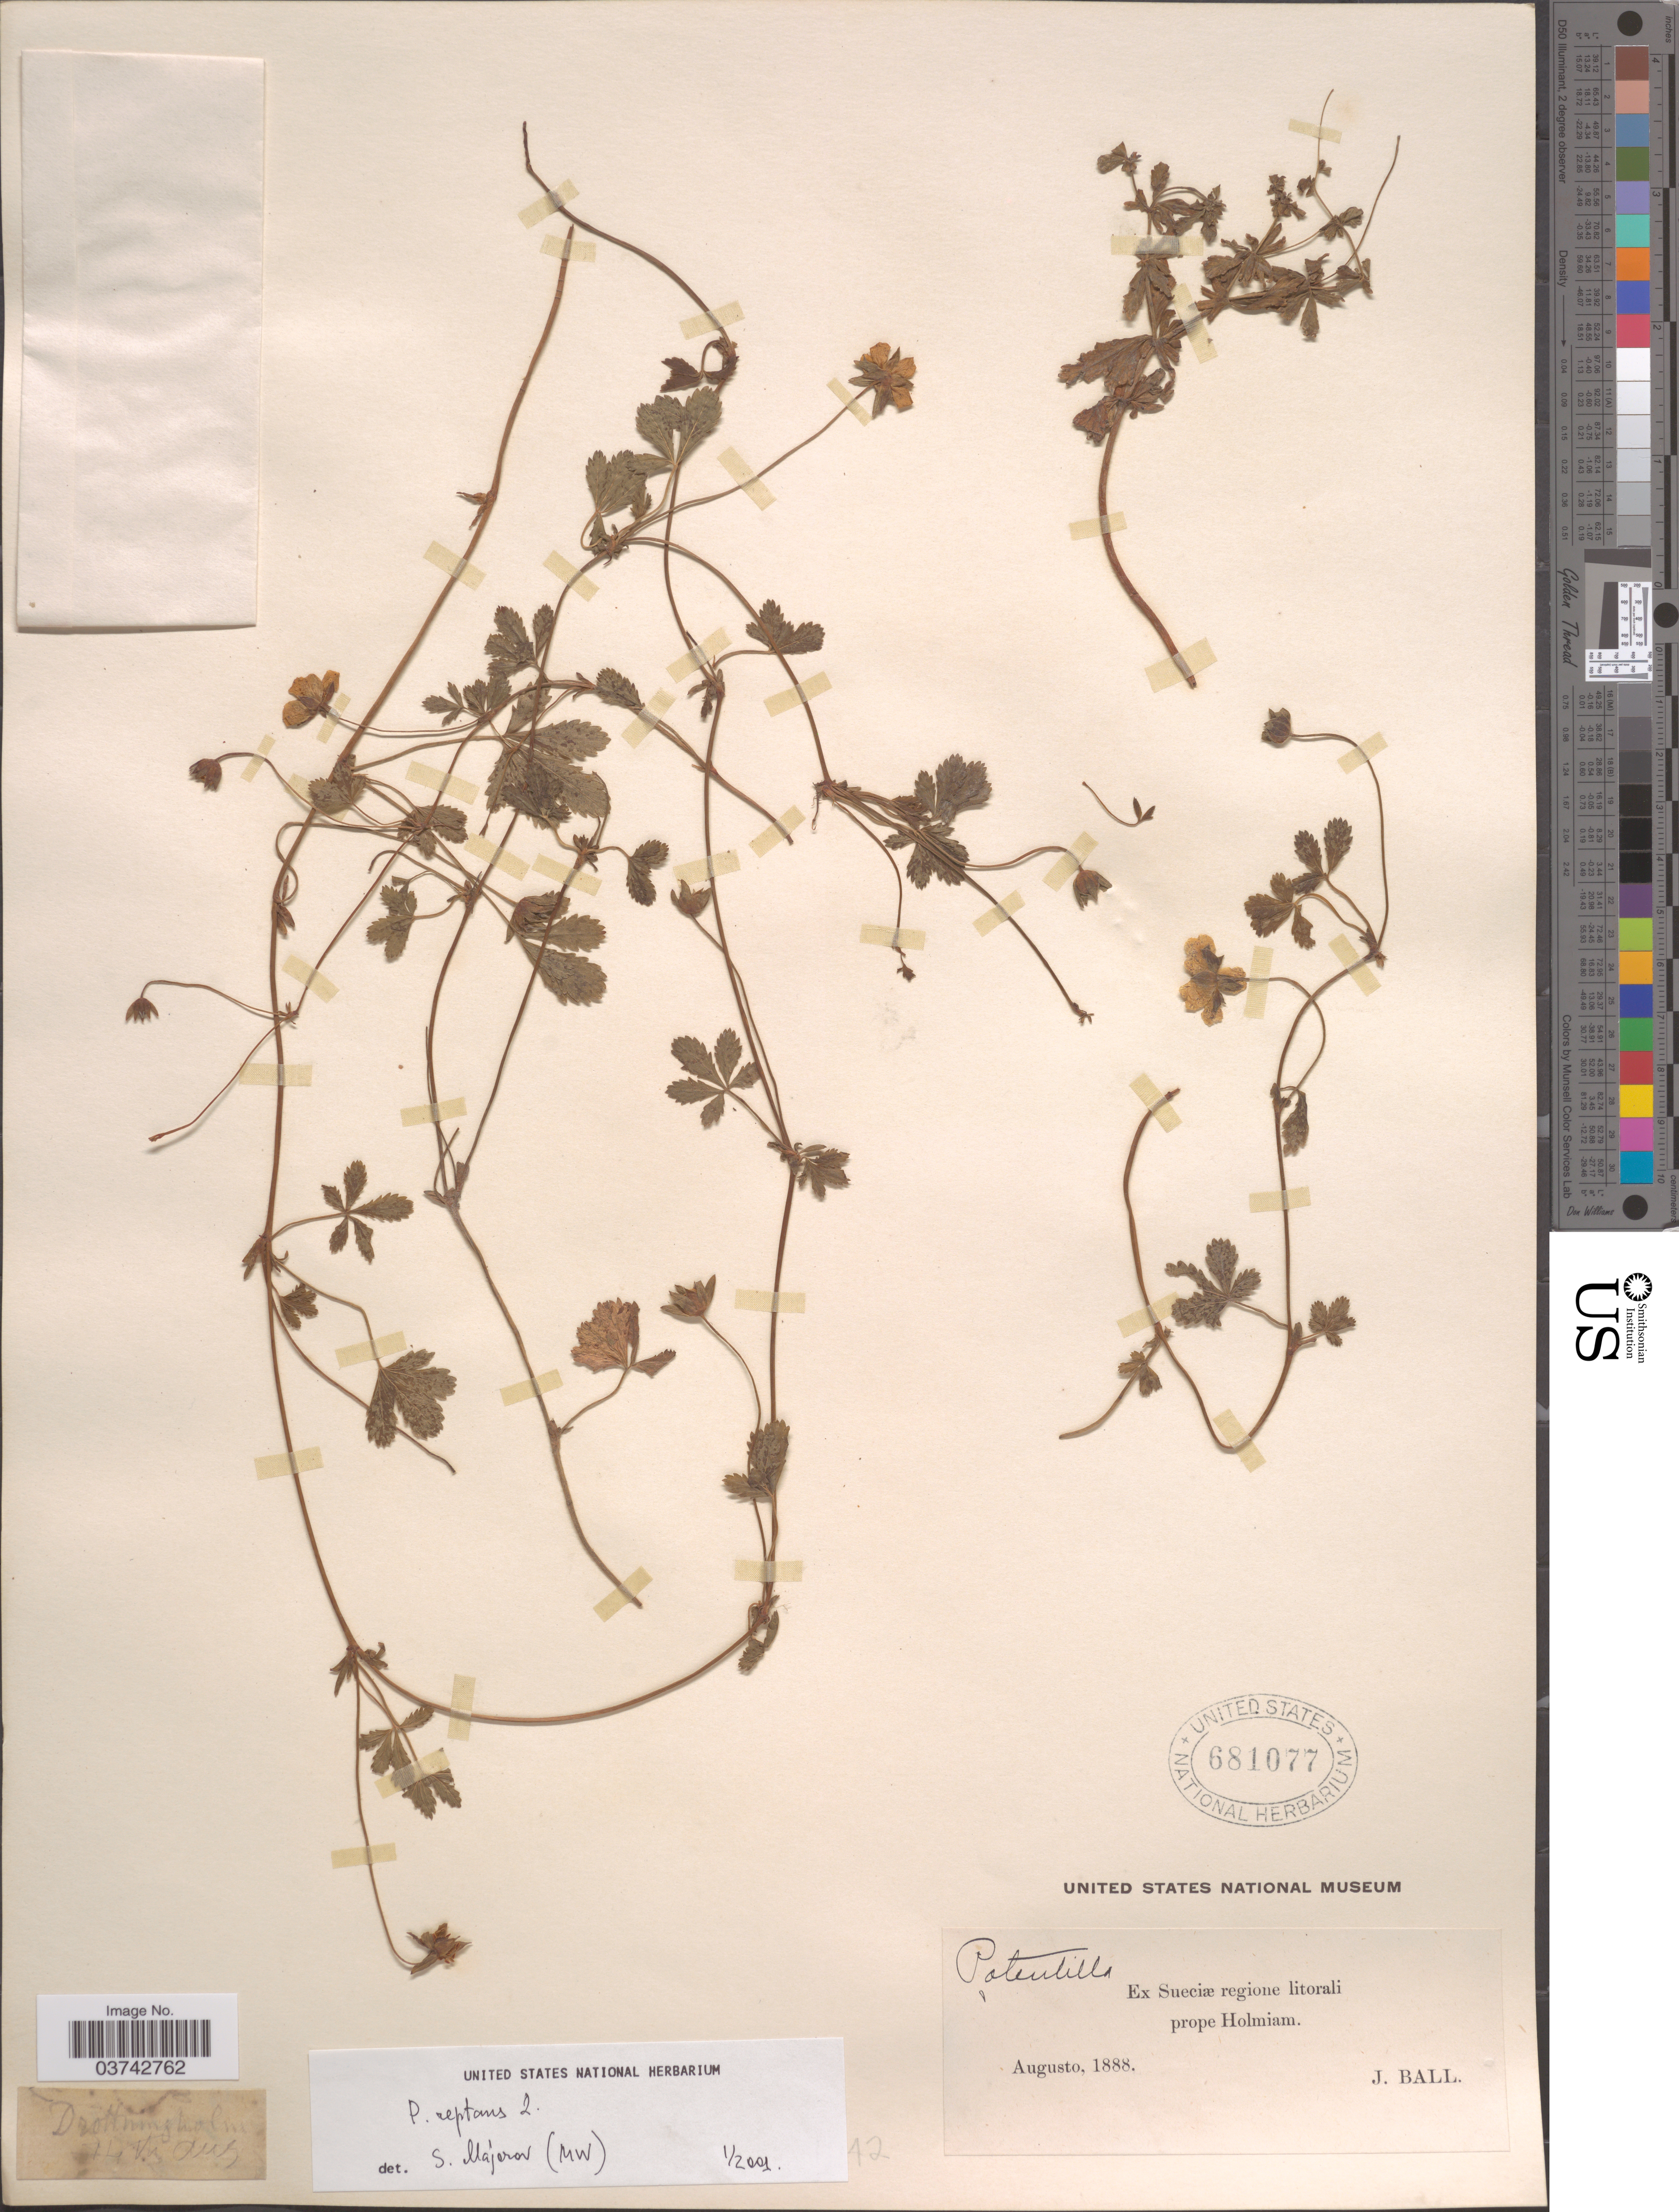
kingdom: Plantae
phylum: Tracheophyta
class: Magnoliopsida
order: Rosales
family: Rosaceae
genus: Potentilla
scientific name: Potentilla reptans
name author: L.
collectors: J. Ball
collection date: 1888-08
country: Sweden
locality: Ex Sueciæ regione litorali prope Holmiam.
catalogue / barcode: US 681077